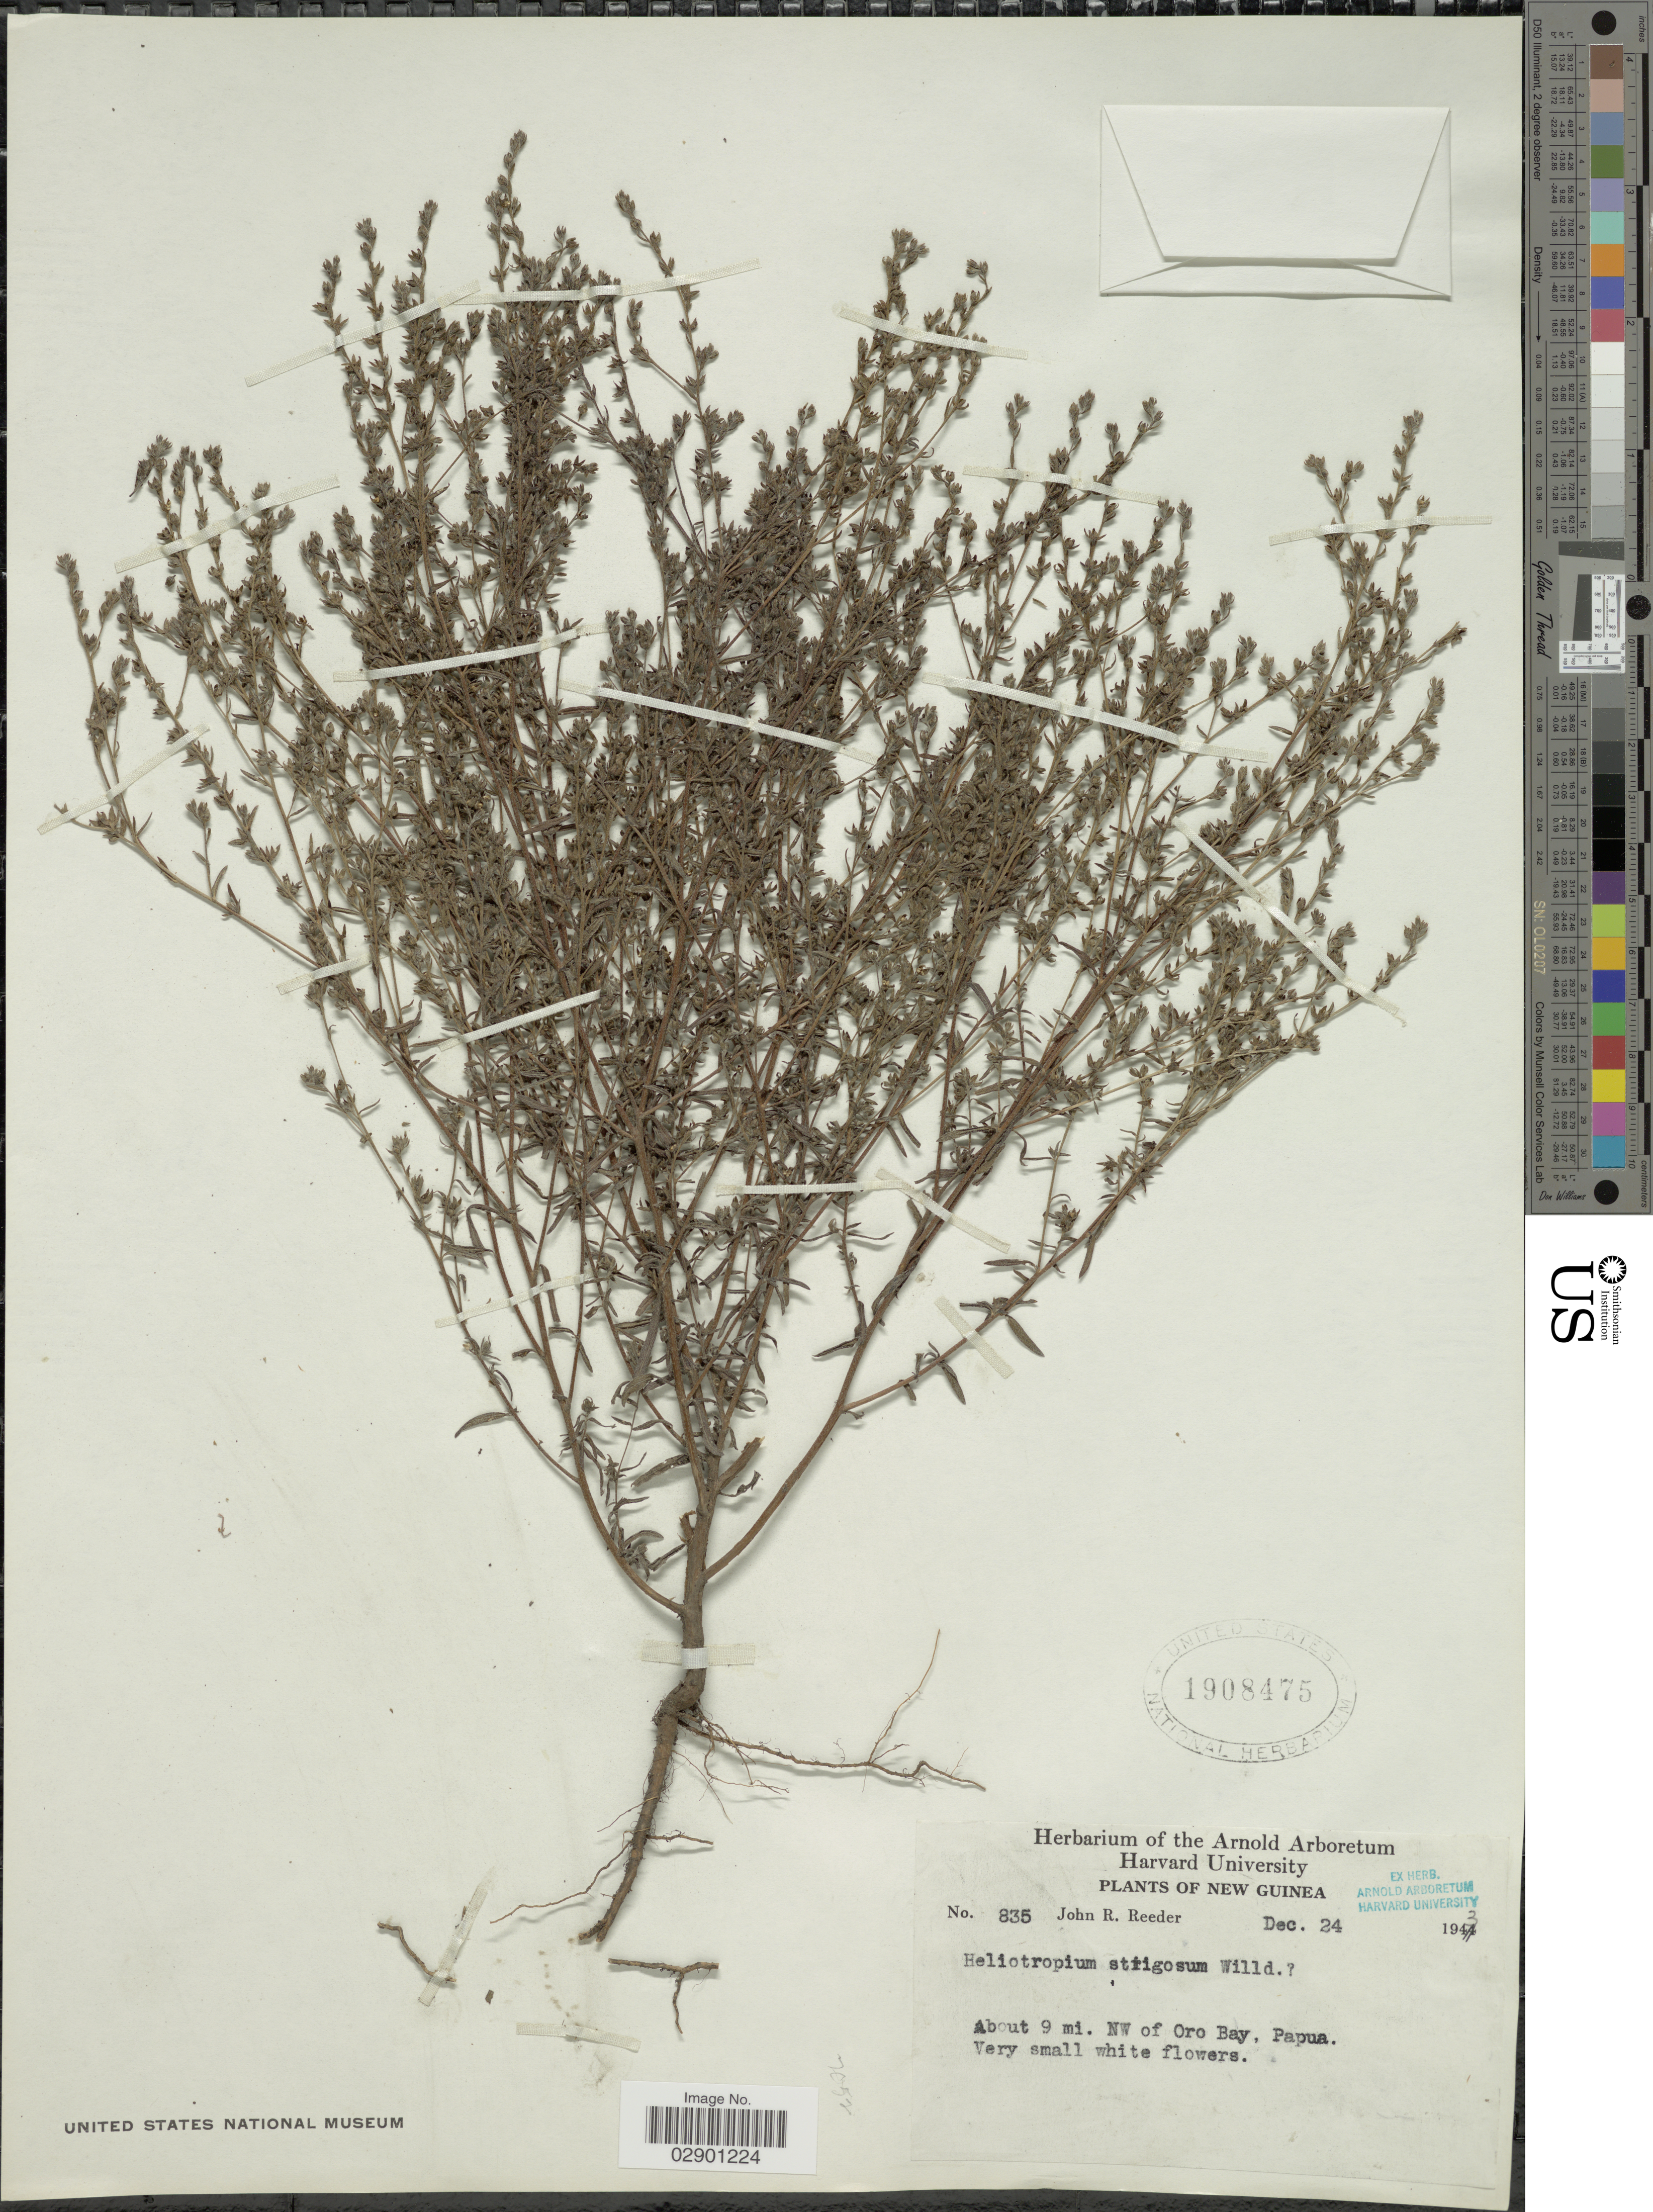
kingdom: Plantae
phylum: Tracheophyta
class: Magnoliopsida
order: Boraginales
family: Heliotropiaceae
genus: Heliotropium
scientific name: Heliotropium strigosum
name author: Willd.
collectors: J. R. Reeder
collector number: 835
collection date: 1943-12-24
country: Papua New Guinea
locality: New Guinea. About 9 mi. NW of Oro Bay, Papua.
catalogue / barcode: US 1908475